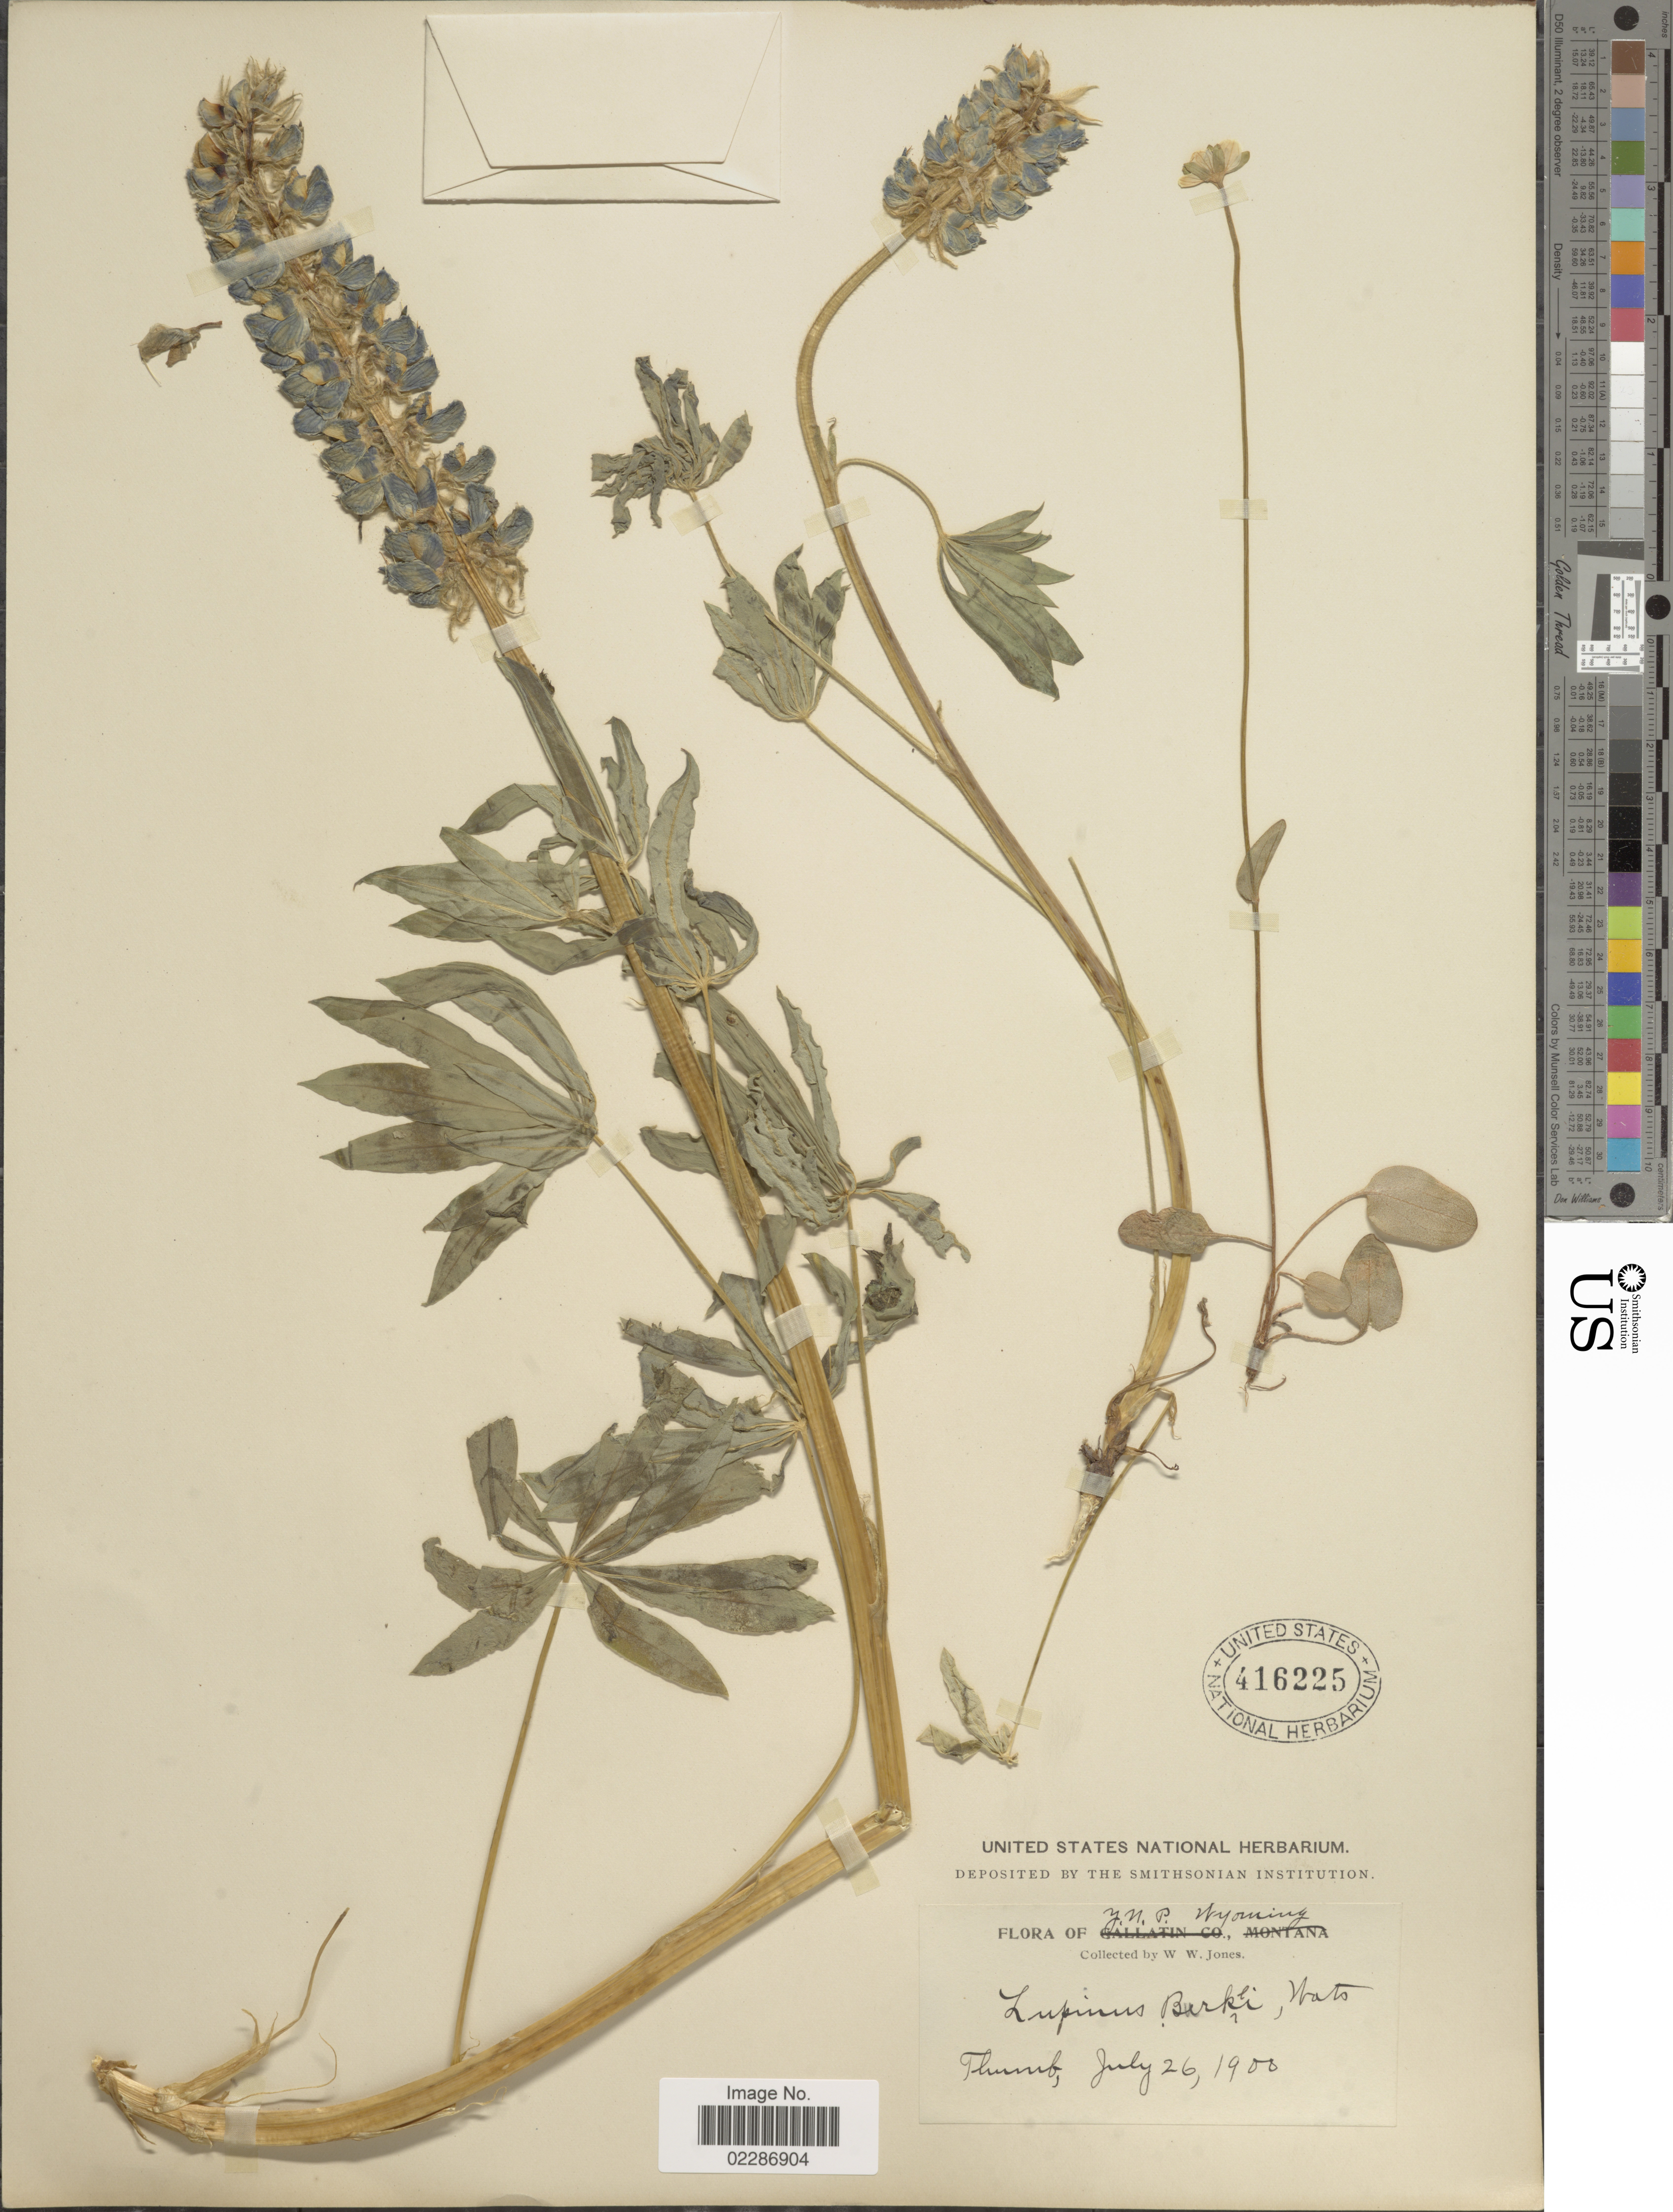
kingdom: Plantae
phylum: Tracheophyta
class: Magnoliopsida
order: Fabales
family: Fabaceae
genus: Lupinus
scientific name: Lupinus burkei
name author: S. Watson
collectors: W. W. Jones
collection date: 1900-07-26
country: United States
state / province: Wyoming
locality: Y.N.P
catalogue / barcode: US 416225